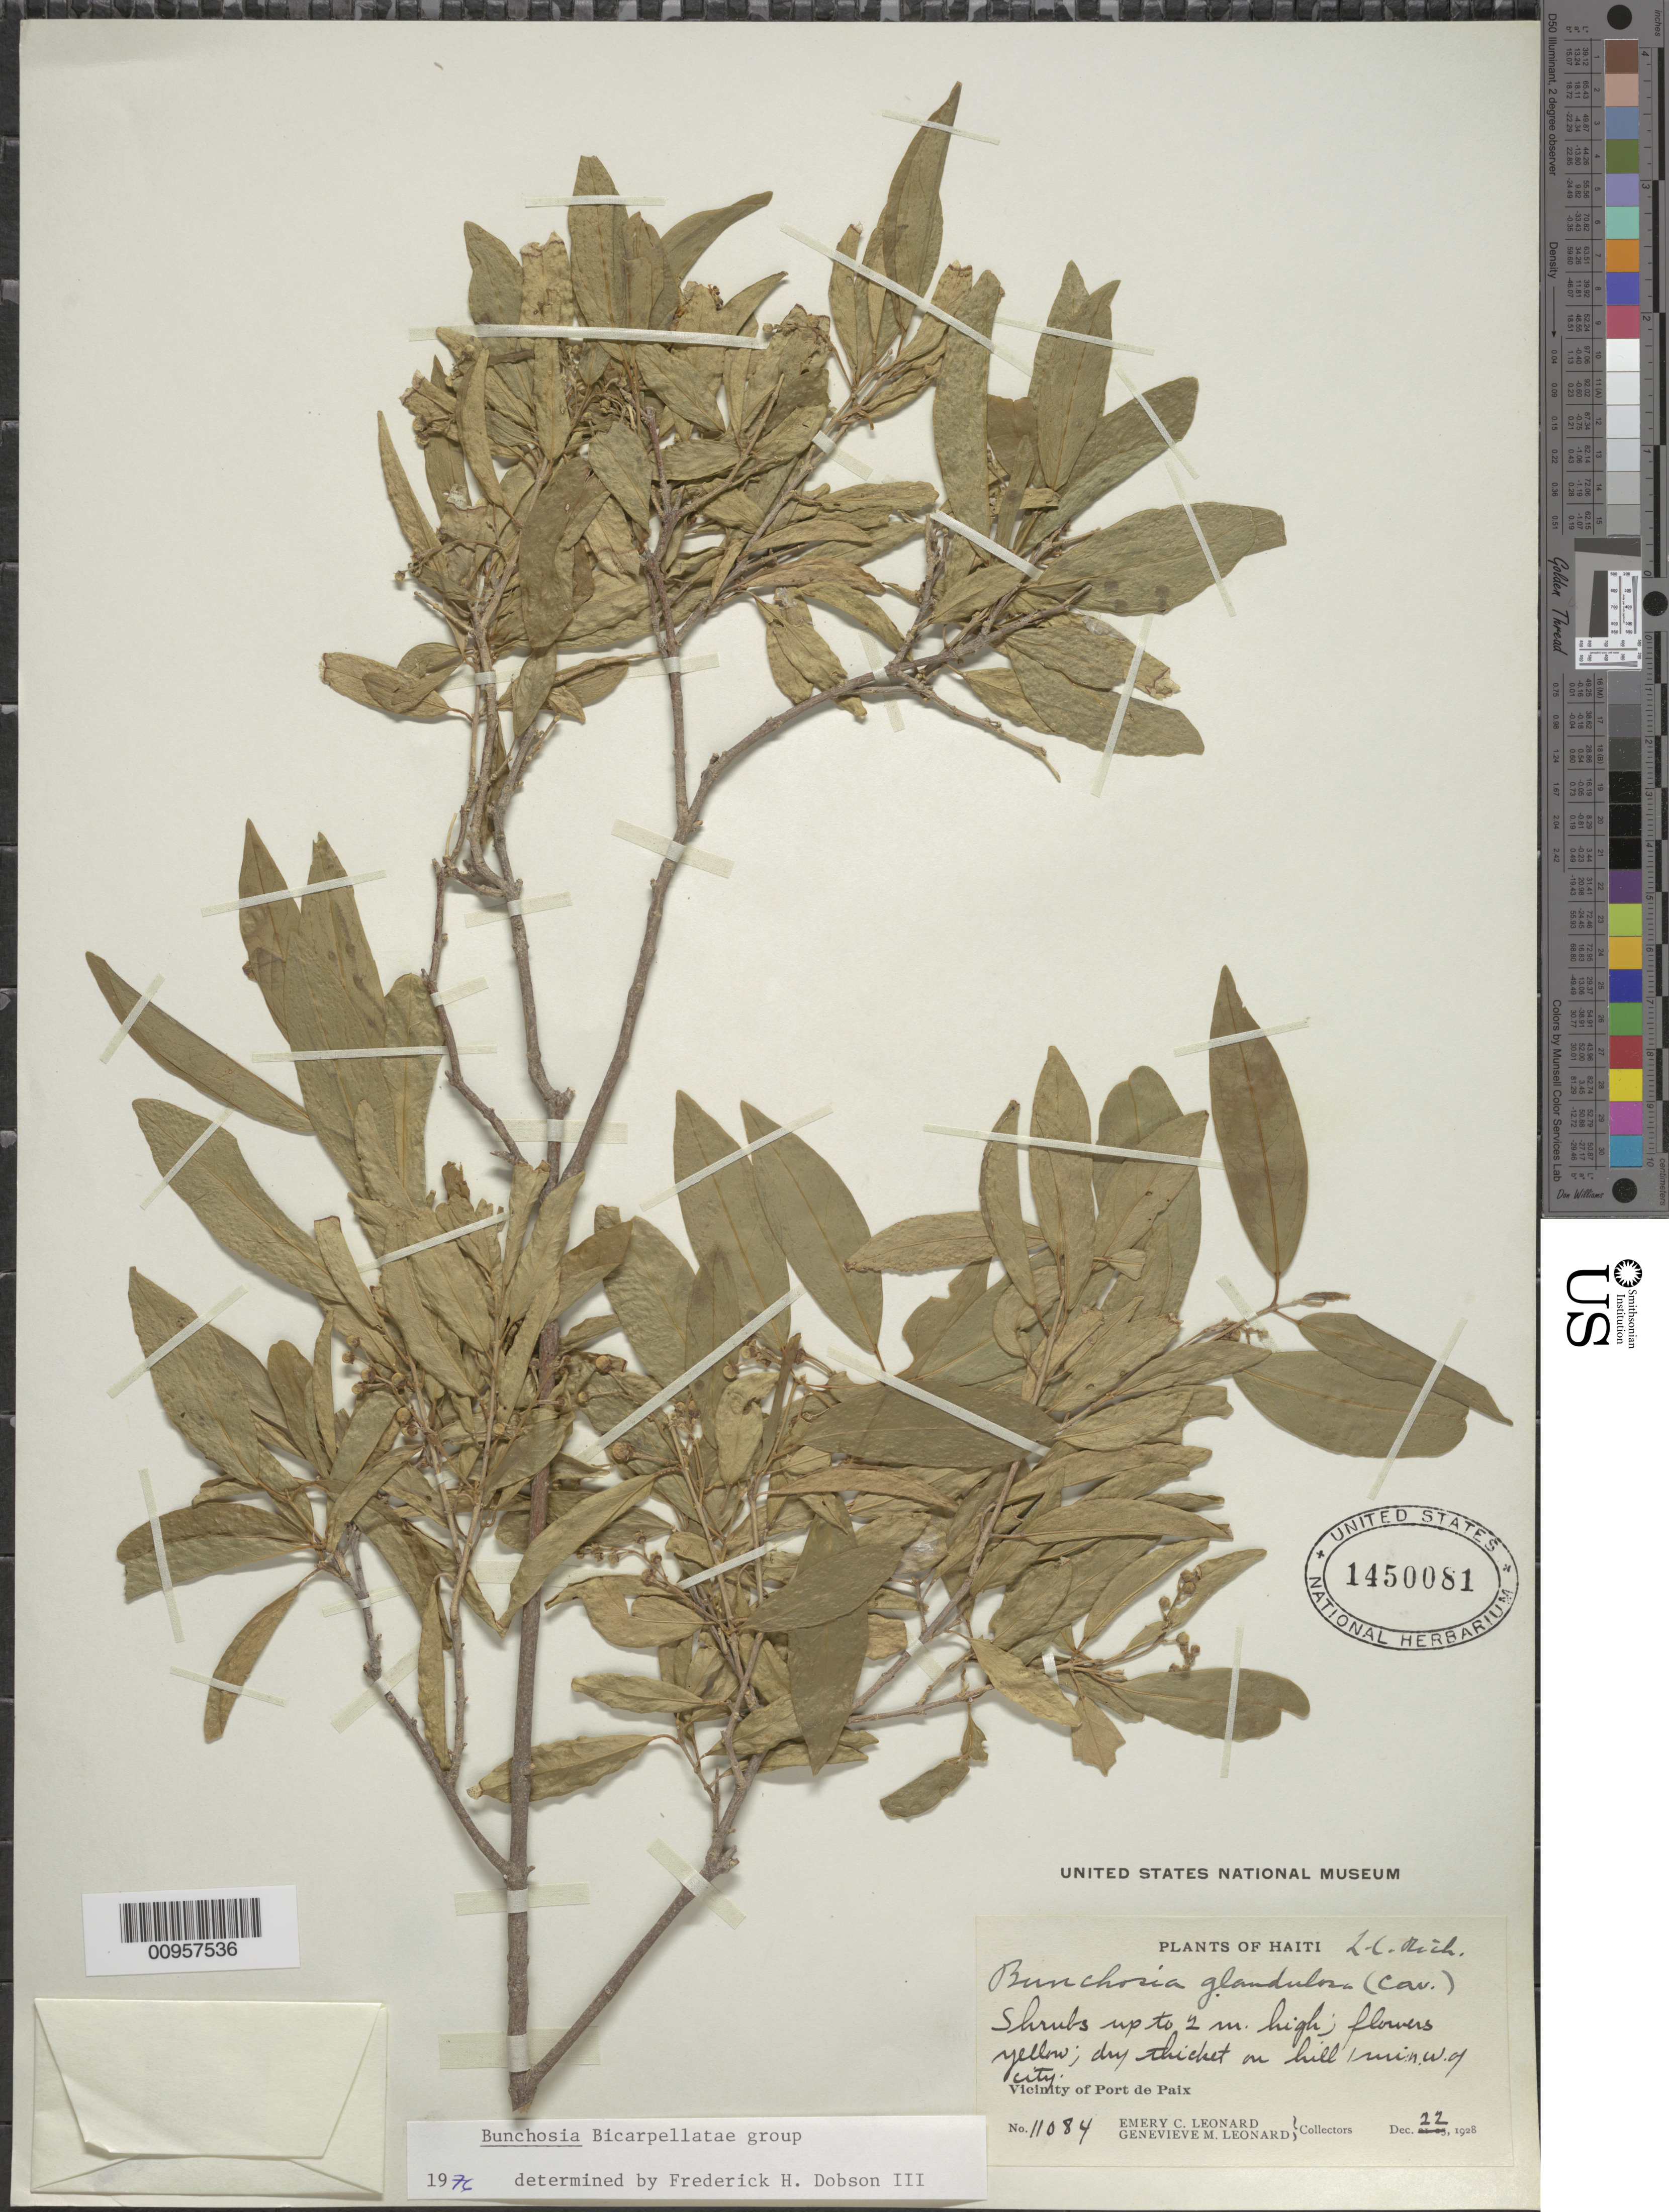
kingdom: Plantae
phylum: Tracheophyta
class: Magnoliopsida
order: Malpighiales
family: Malpighiaceae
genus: Bunchosia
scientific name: Bunchosia glandulosa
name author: (Cav.) DC.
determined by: Dobson, Frederick H.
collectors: E. C. Leonard & G. M. Leonard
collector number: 11084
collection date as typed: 22 Dec 1928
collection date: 1928-12-22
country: Haiti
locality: Vicinity of Port de Paix, ruin W of city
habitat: Dry thicket on hill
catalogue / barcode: US 1450081